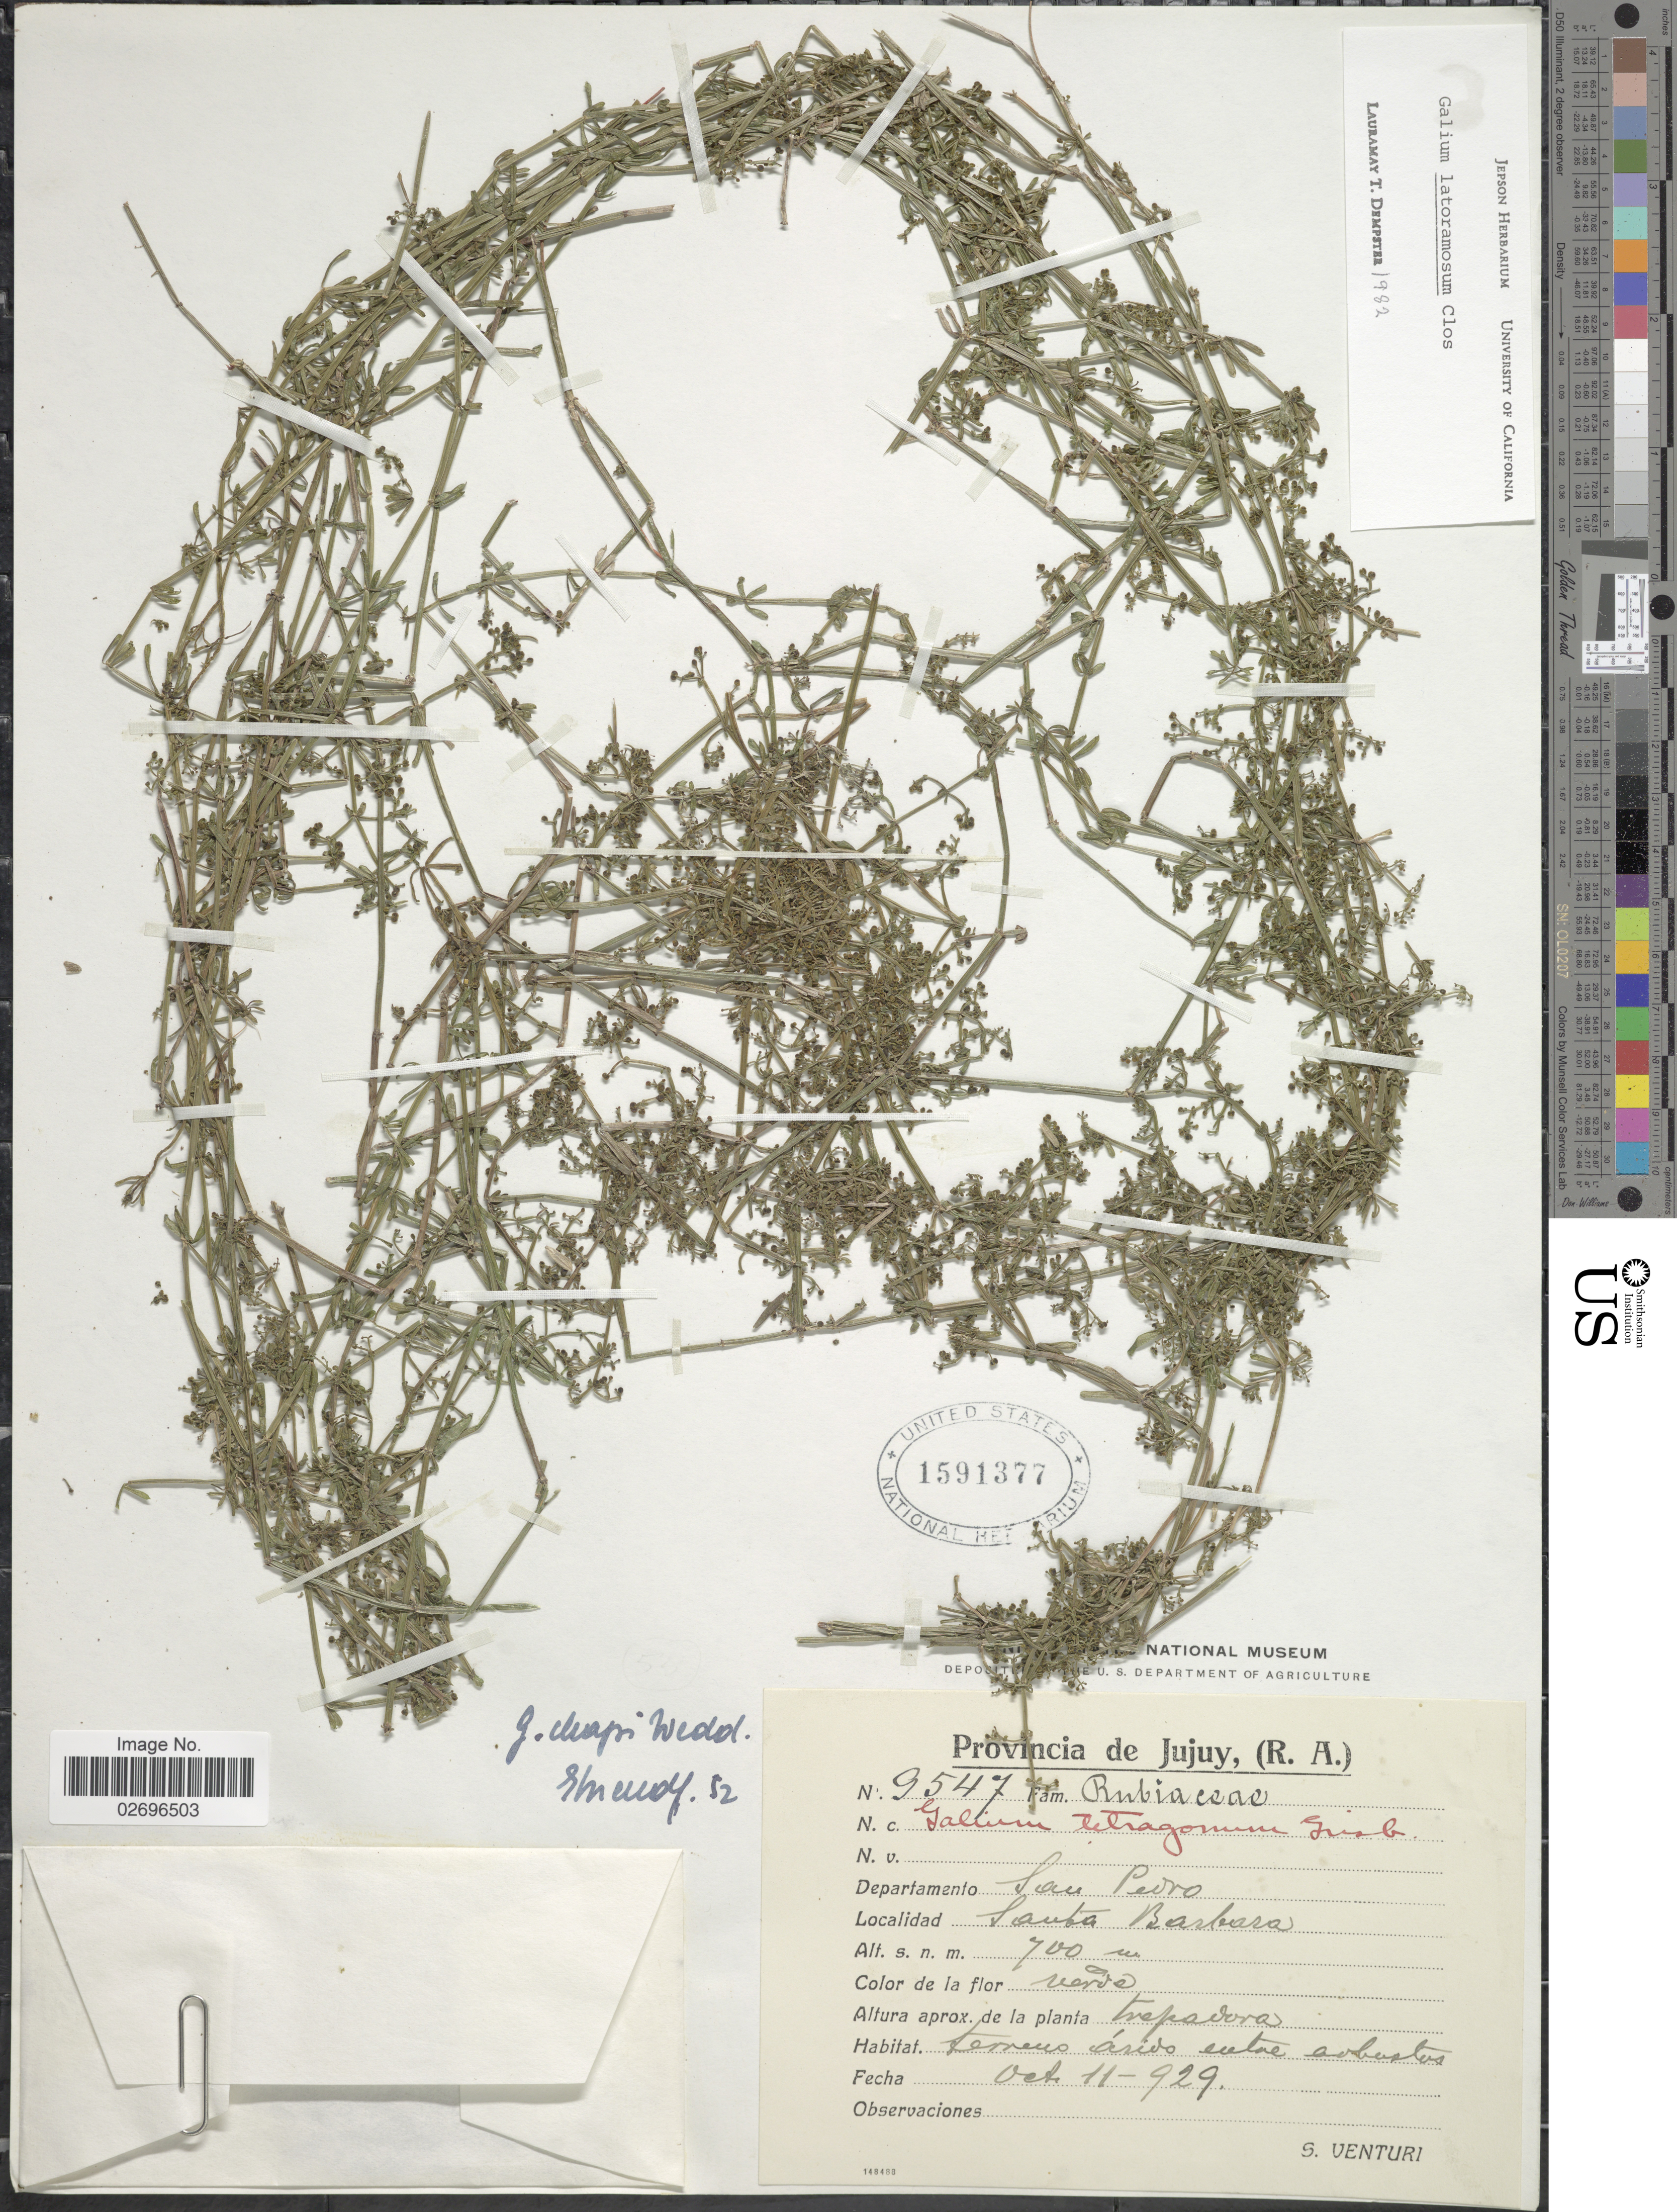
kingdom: Plantae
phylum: Tracheophyta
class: Magnoliopsida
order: Gentianales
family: Rubiaceae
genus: Galium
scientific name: Galium latoramosum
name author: Clos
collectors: S. Venturi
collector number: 9547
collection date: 1929-10-11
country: Argentina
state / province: Jujuy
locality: (R.A.) Departamento San Pedro, Santa Barbara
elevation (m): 700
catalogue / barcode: US 1591377